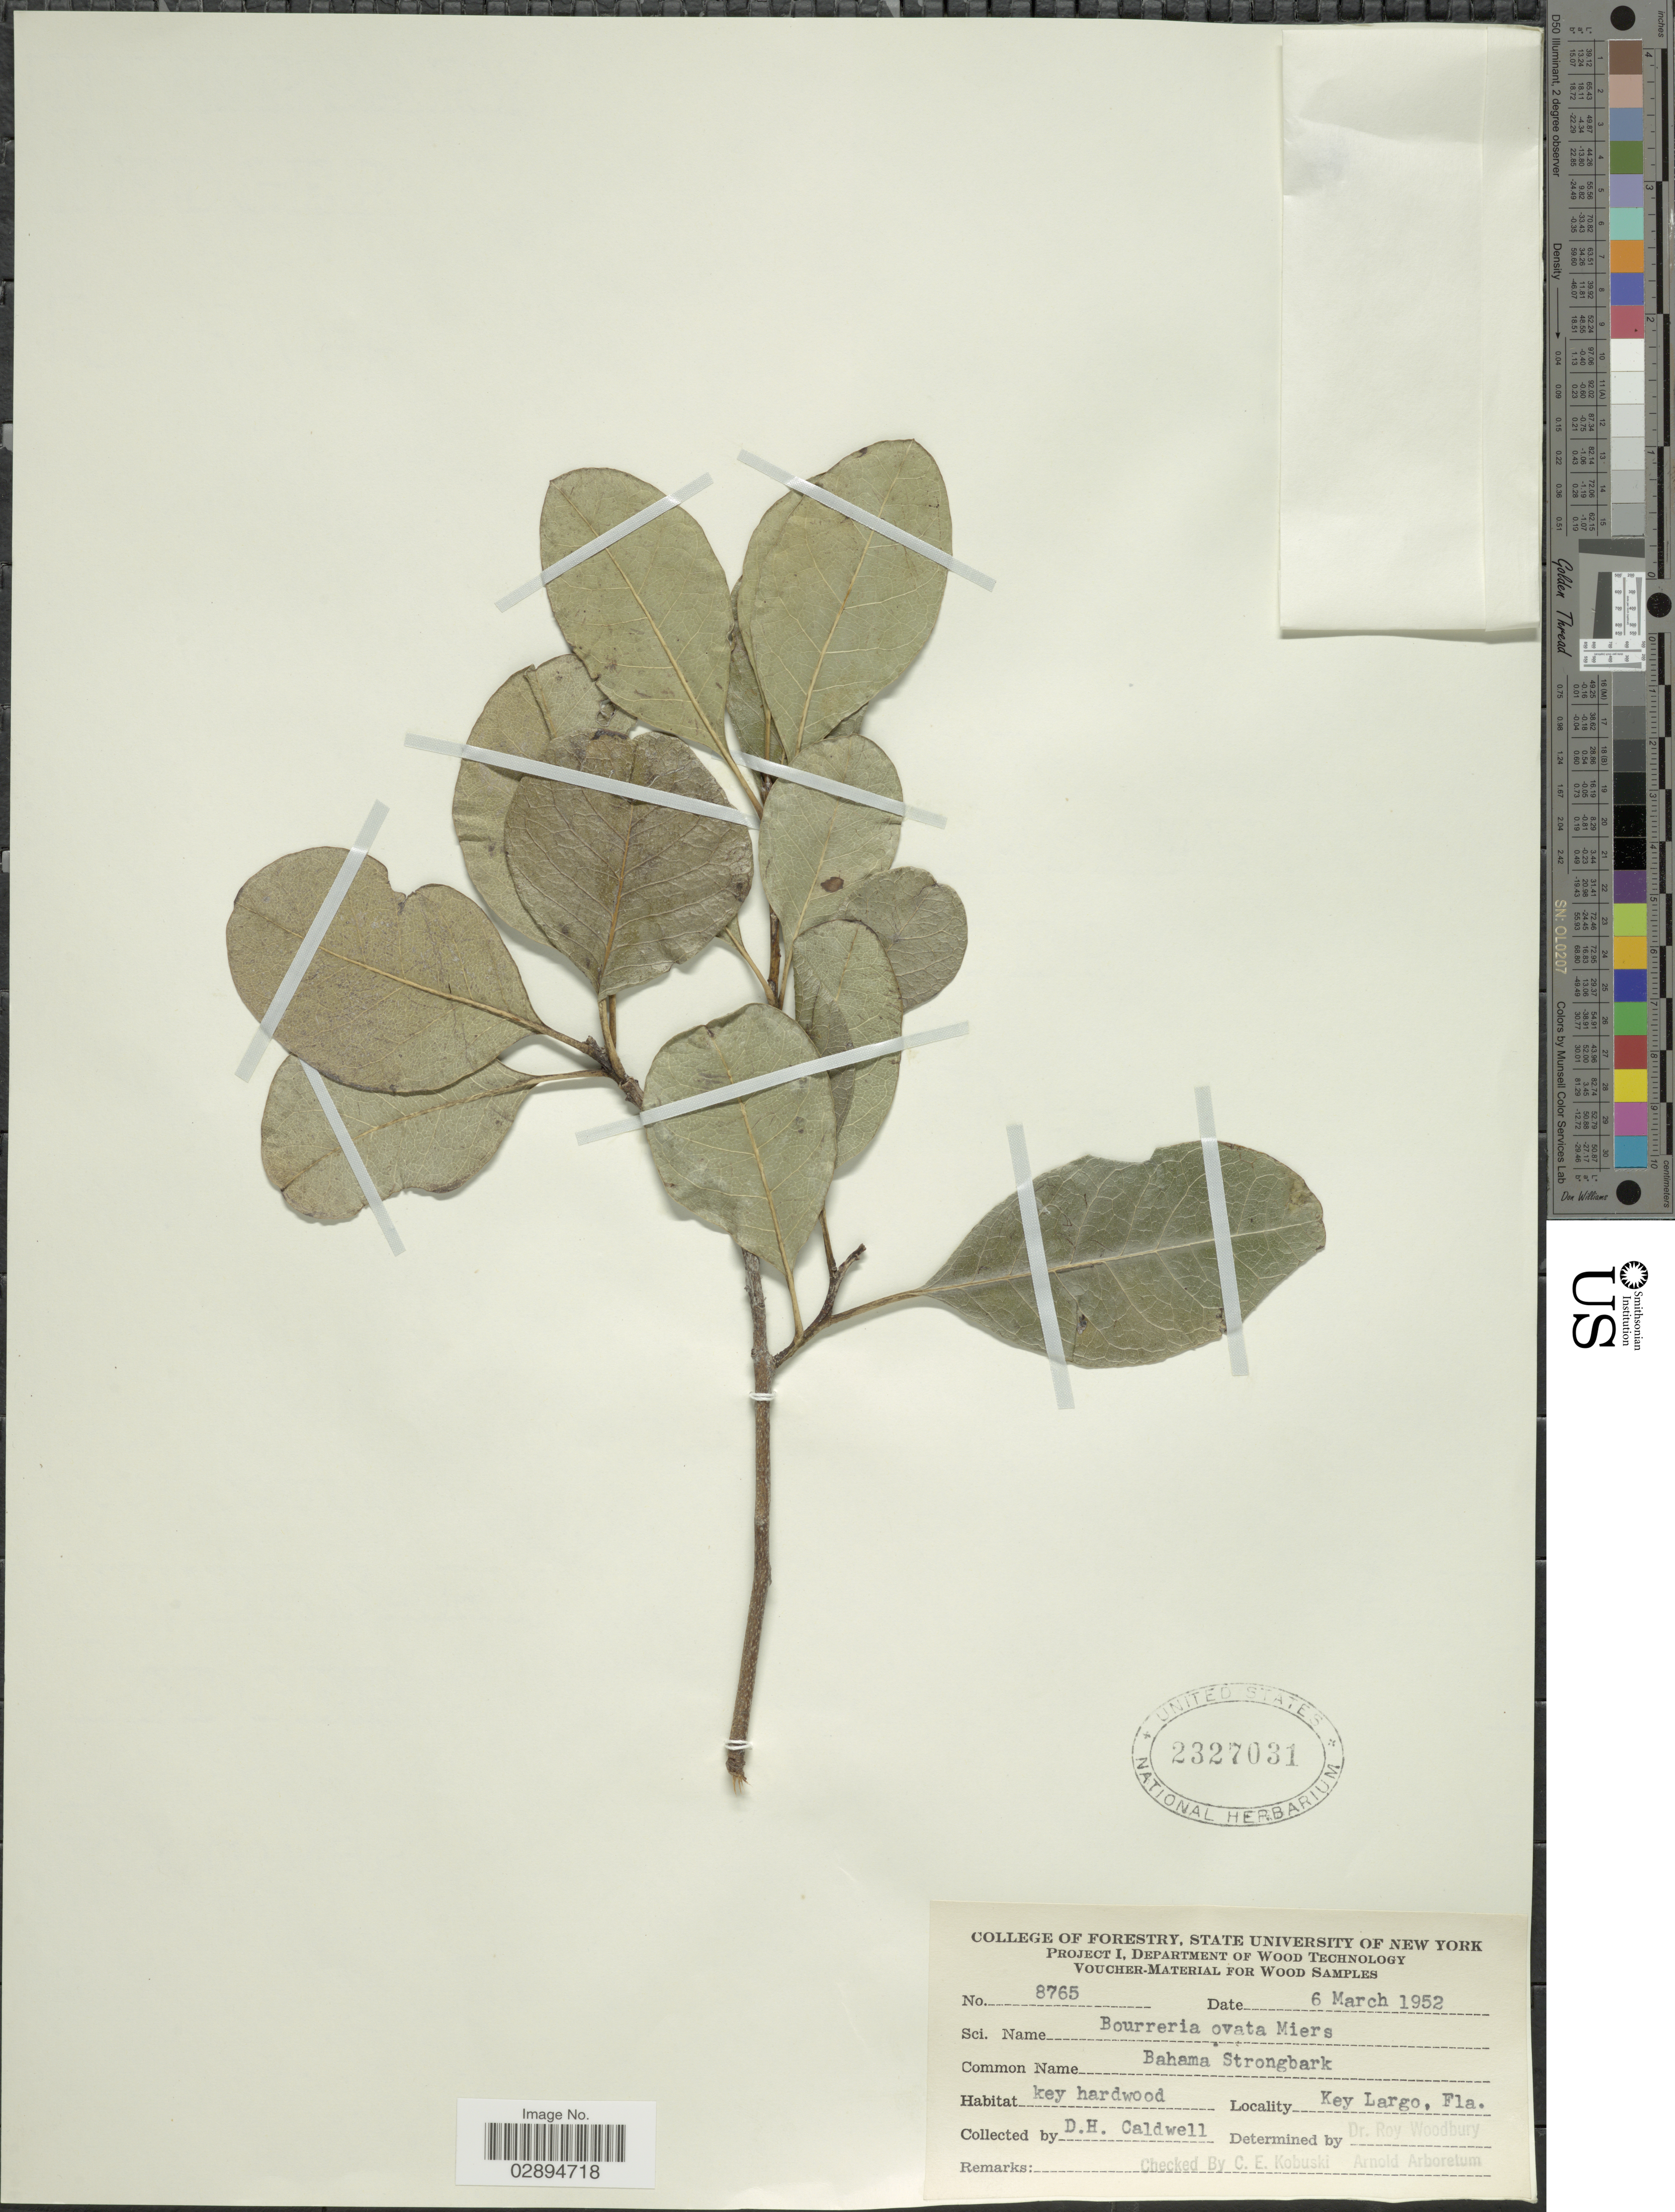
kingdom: Plantae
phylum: Tracheophyta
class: Magnoliopsida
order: Boraginales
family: Ehretiaceae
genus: Bourreria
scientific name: Bourreria ovata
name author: Miers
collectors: D. H. Caldwell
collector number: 8765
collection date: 1952-03-06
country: United States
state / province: Florida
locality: Key hardwood. Key Largo, Fla.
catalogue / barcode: US 2327031